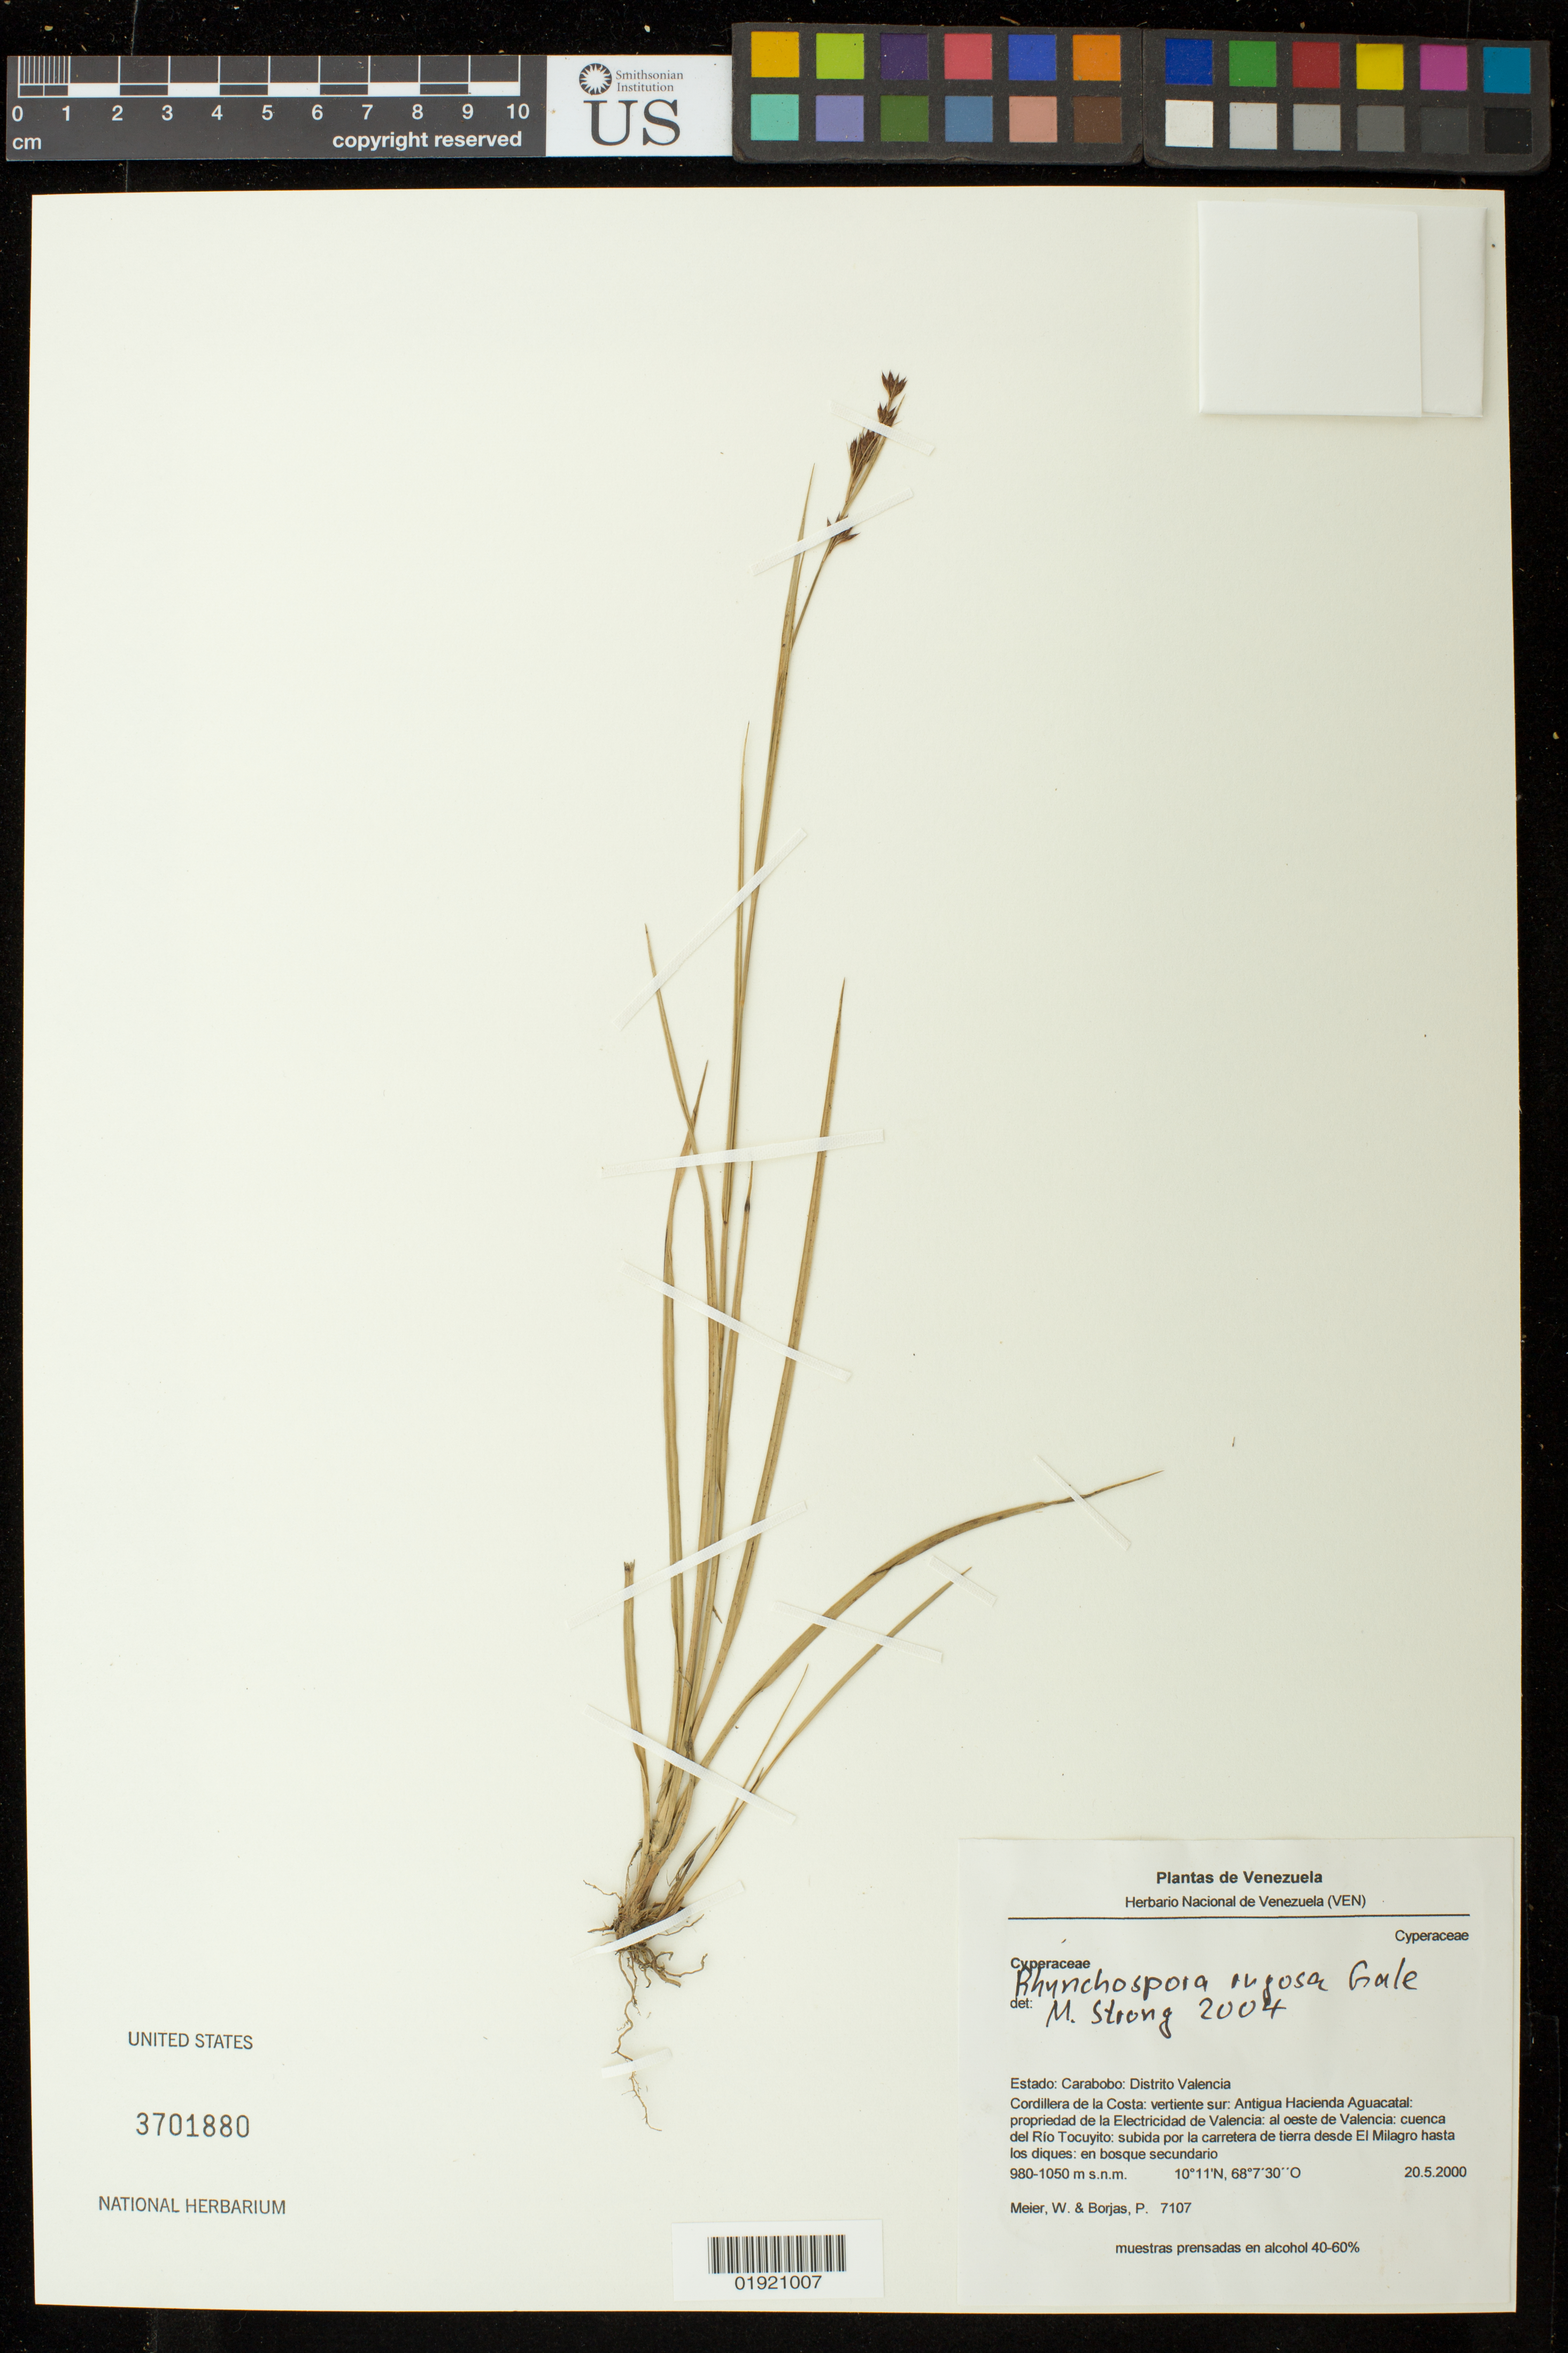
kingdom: Plantae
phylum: Tracheophyta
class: Liliopsida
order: Poales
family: Cyperaceae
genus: Rhynchospora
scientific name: Rhynchospora rugosa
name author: (Vahl) Gale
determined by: Strong, Mark T., (BOT), Smithsonian Institution - National Museum of Natural History (UNITED STATES)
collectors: W. Meier & P. Borjas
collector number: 7107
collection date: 2000-05-20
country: Venezuela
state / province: Carabobo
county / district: Valencia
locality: Estado: Carabobo: Distrito Valencia. Cordillera de la Costa: vertiente sur: Antigua Hacienda Aguacatal: propriedad de la Electricidad de Valencia: al oeste de Valencia: cuenca del Rio Tocuyito: subida por la carretera de tierra desde El Milagro hasta los diques.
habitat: En bosque secundario.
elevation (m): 980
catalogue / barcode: US 3701880